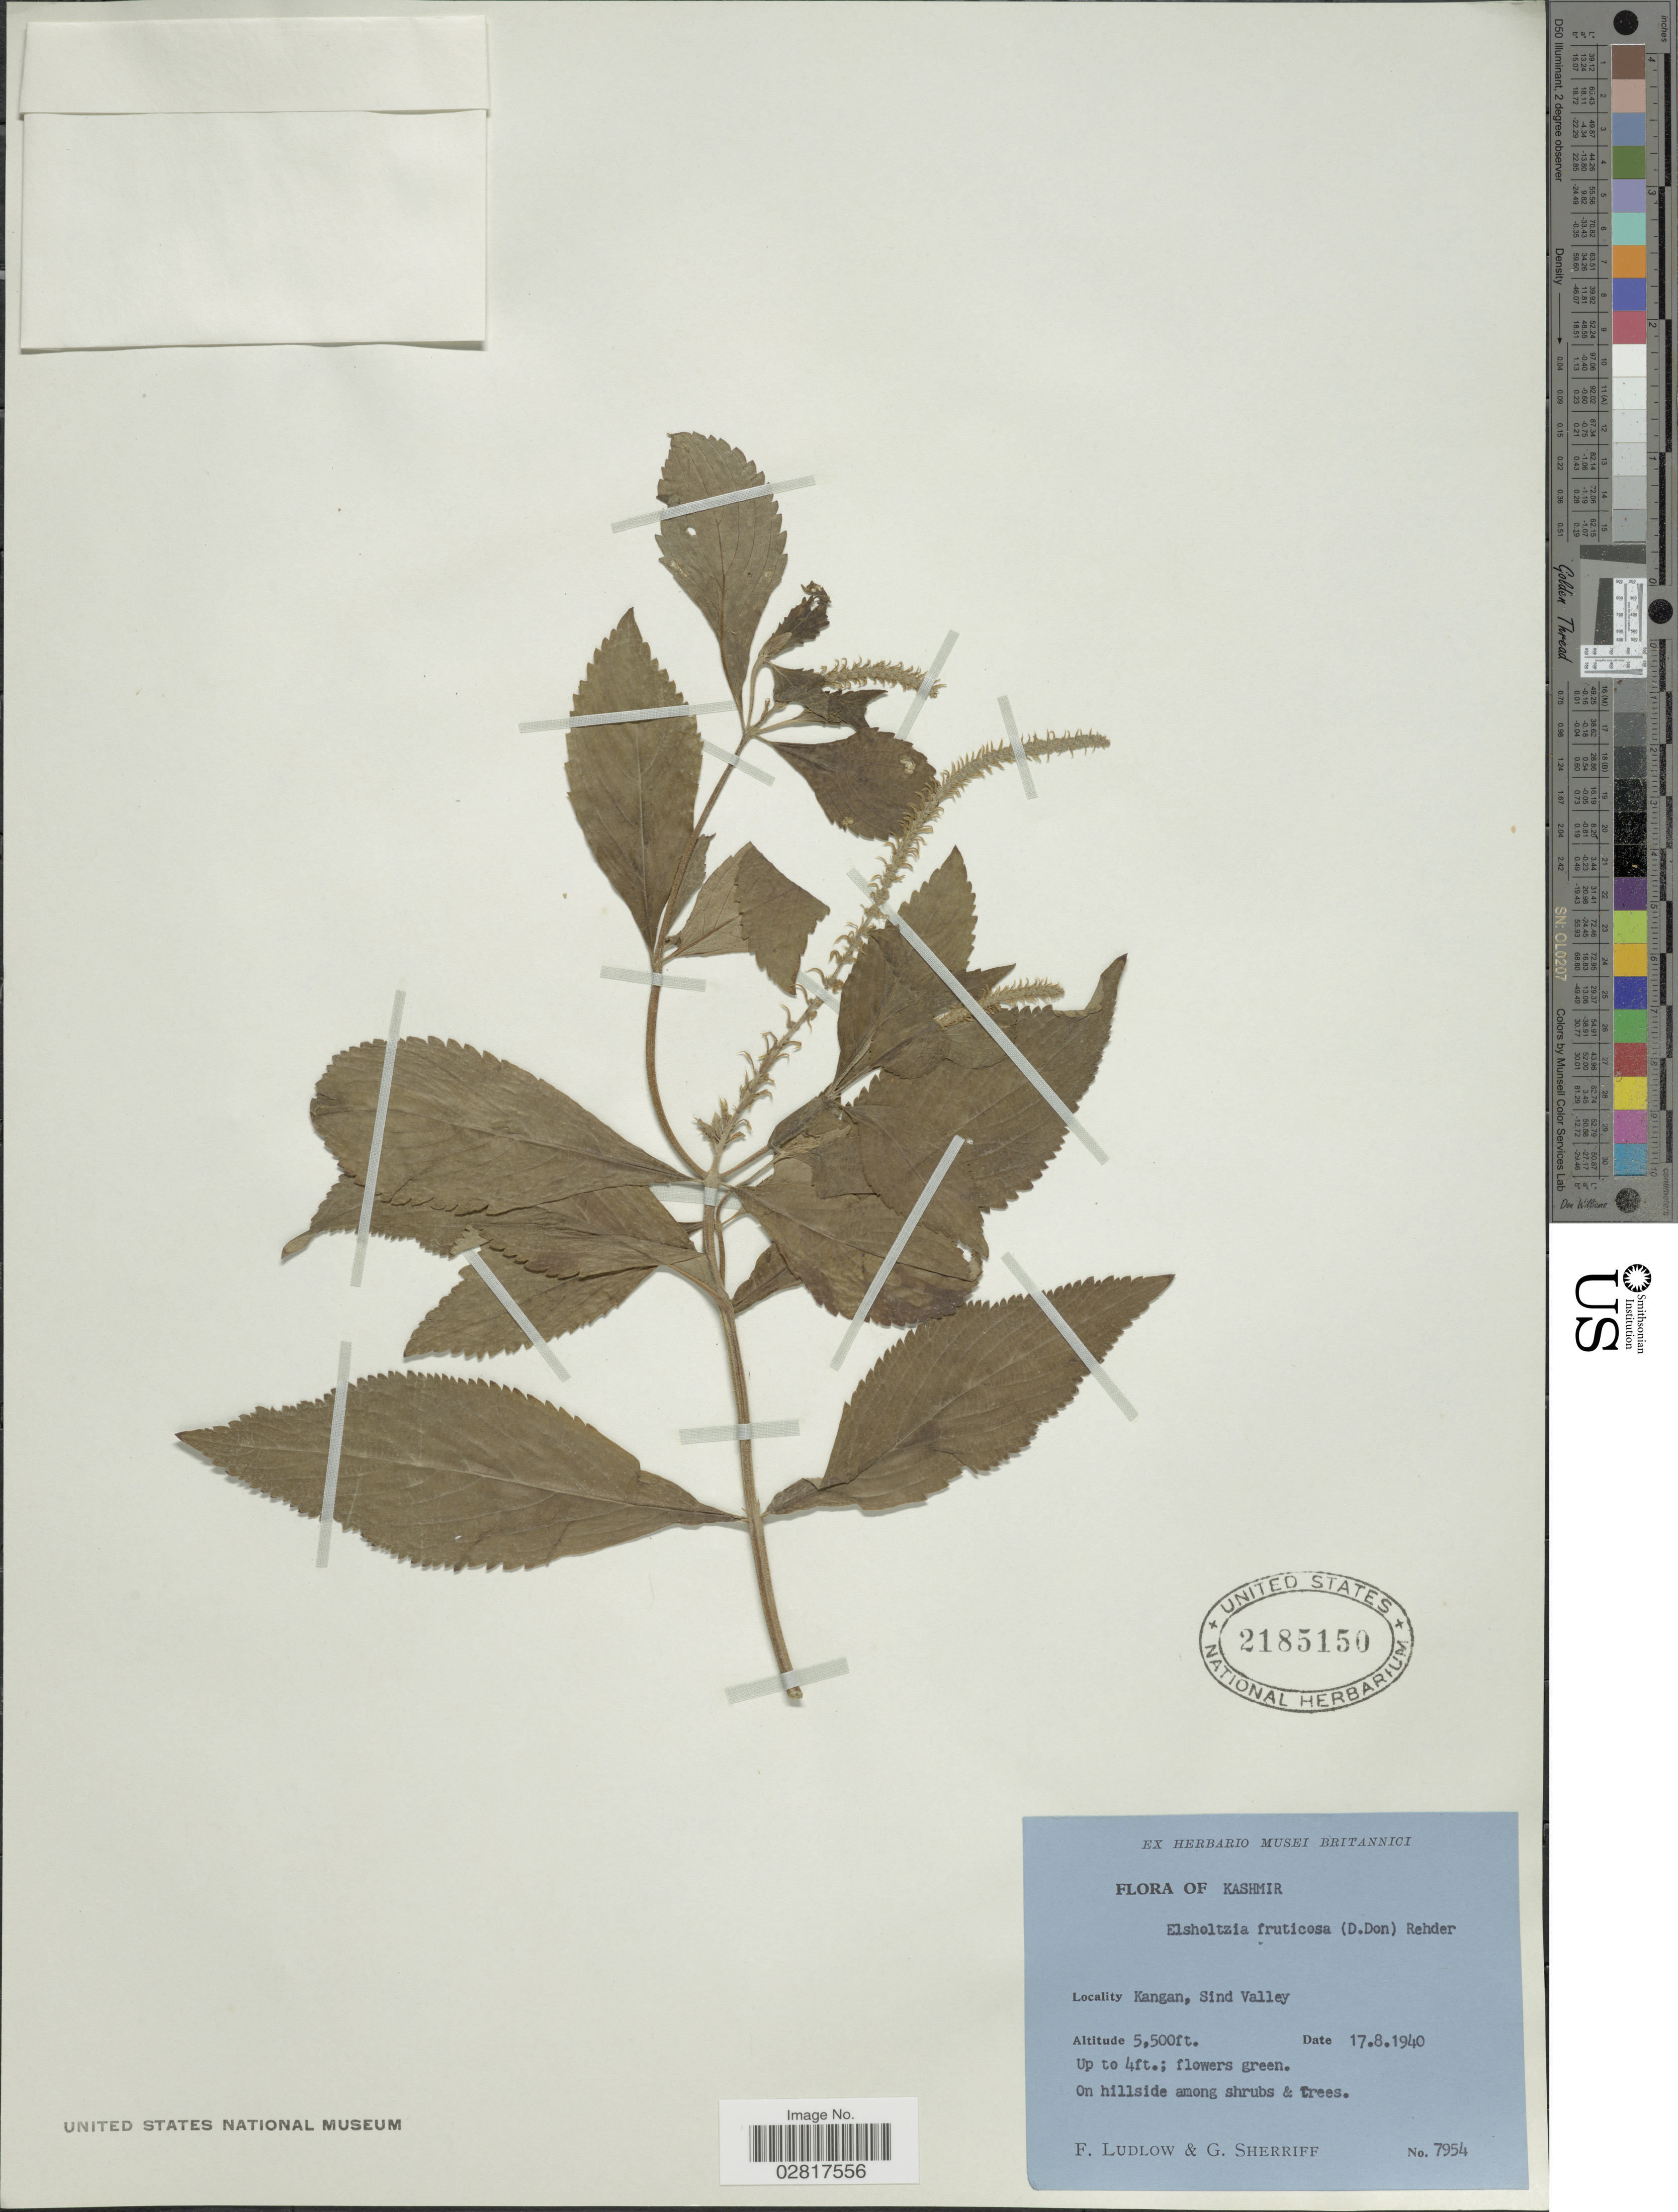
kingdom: Plantae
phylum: Tracheophyta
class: Magnoliopsida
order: Lamiales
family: Lamiaceae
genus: Elsholtzia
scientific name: Elsholtzia fruticosa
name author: (D. Don) Rehder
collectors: F. Ludlow & G. Sherriff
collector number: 7954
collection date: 1940-08-17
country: India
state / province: Jammu and Kashmir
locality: Kashmir, Kangan, Sind Valley.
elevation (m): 1676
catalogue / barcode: US 2185150